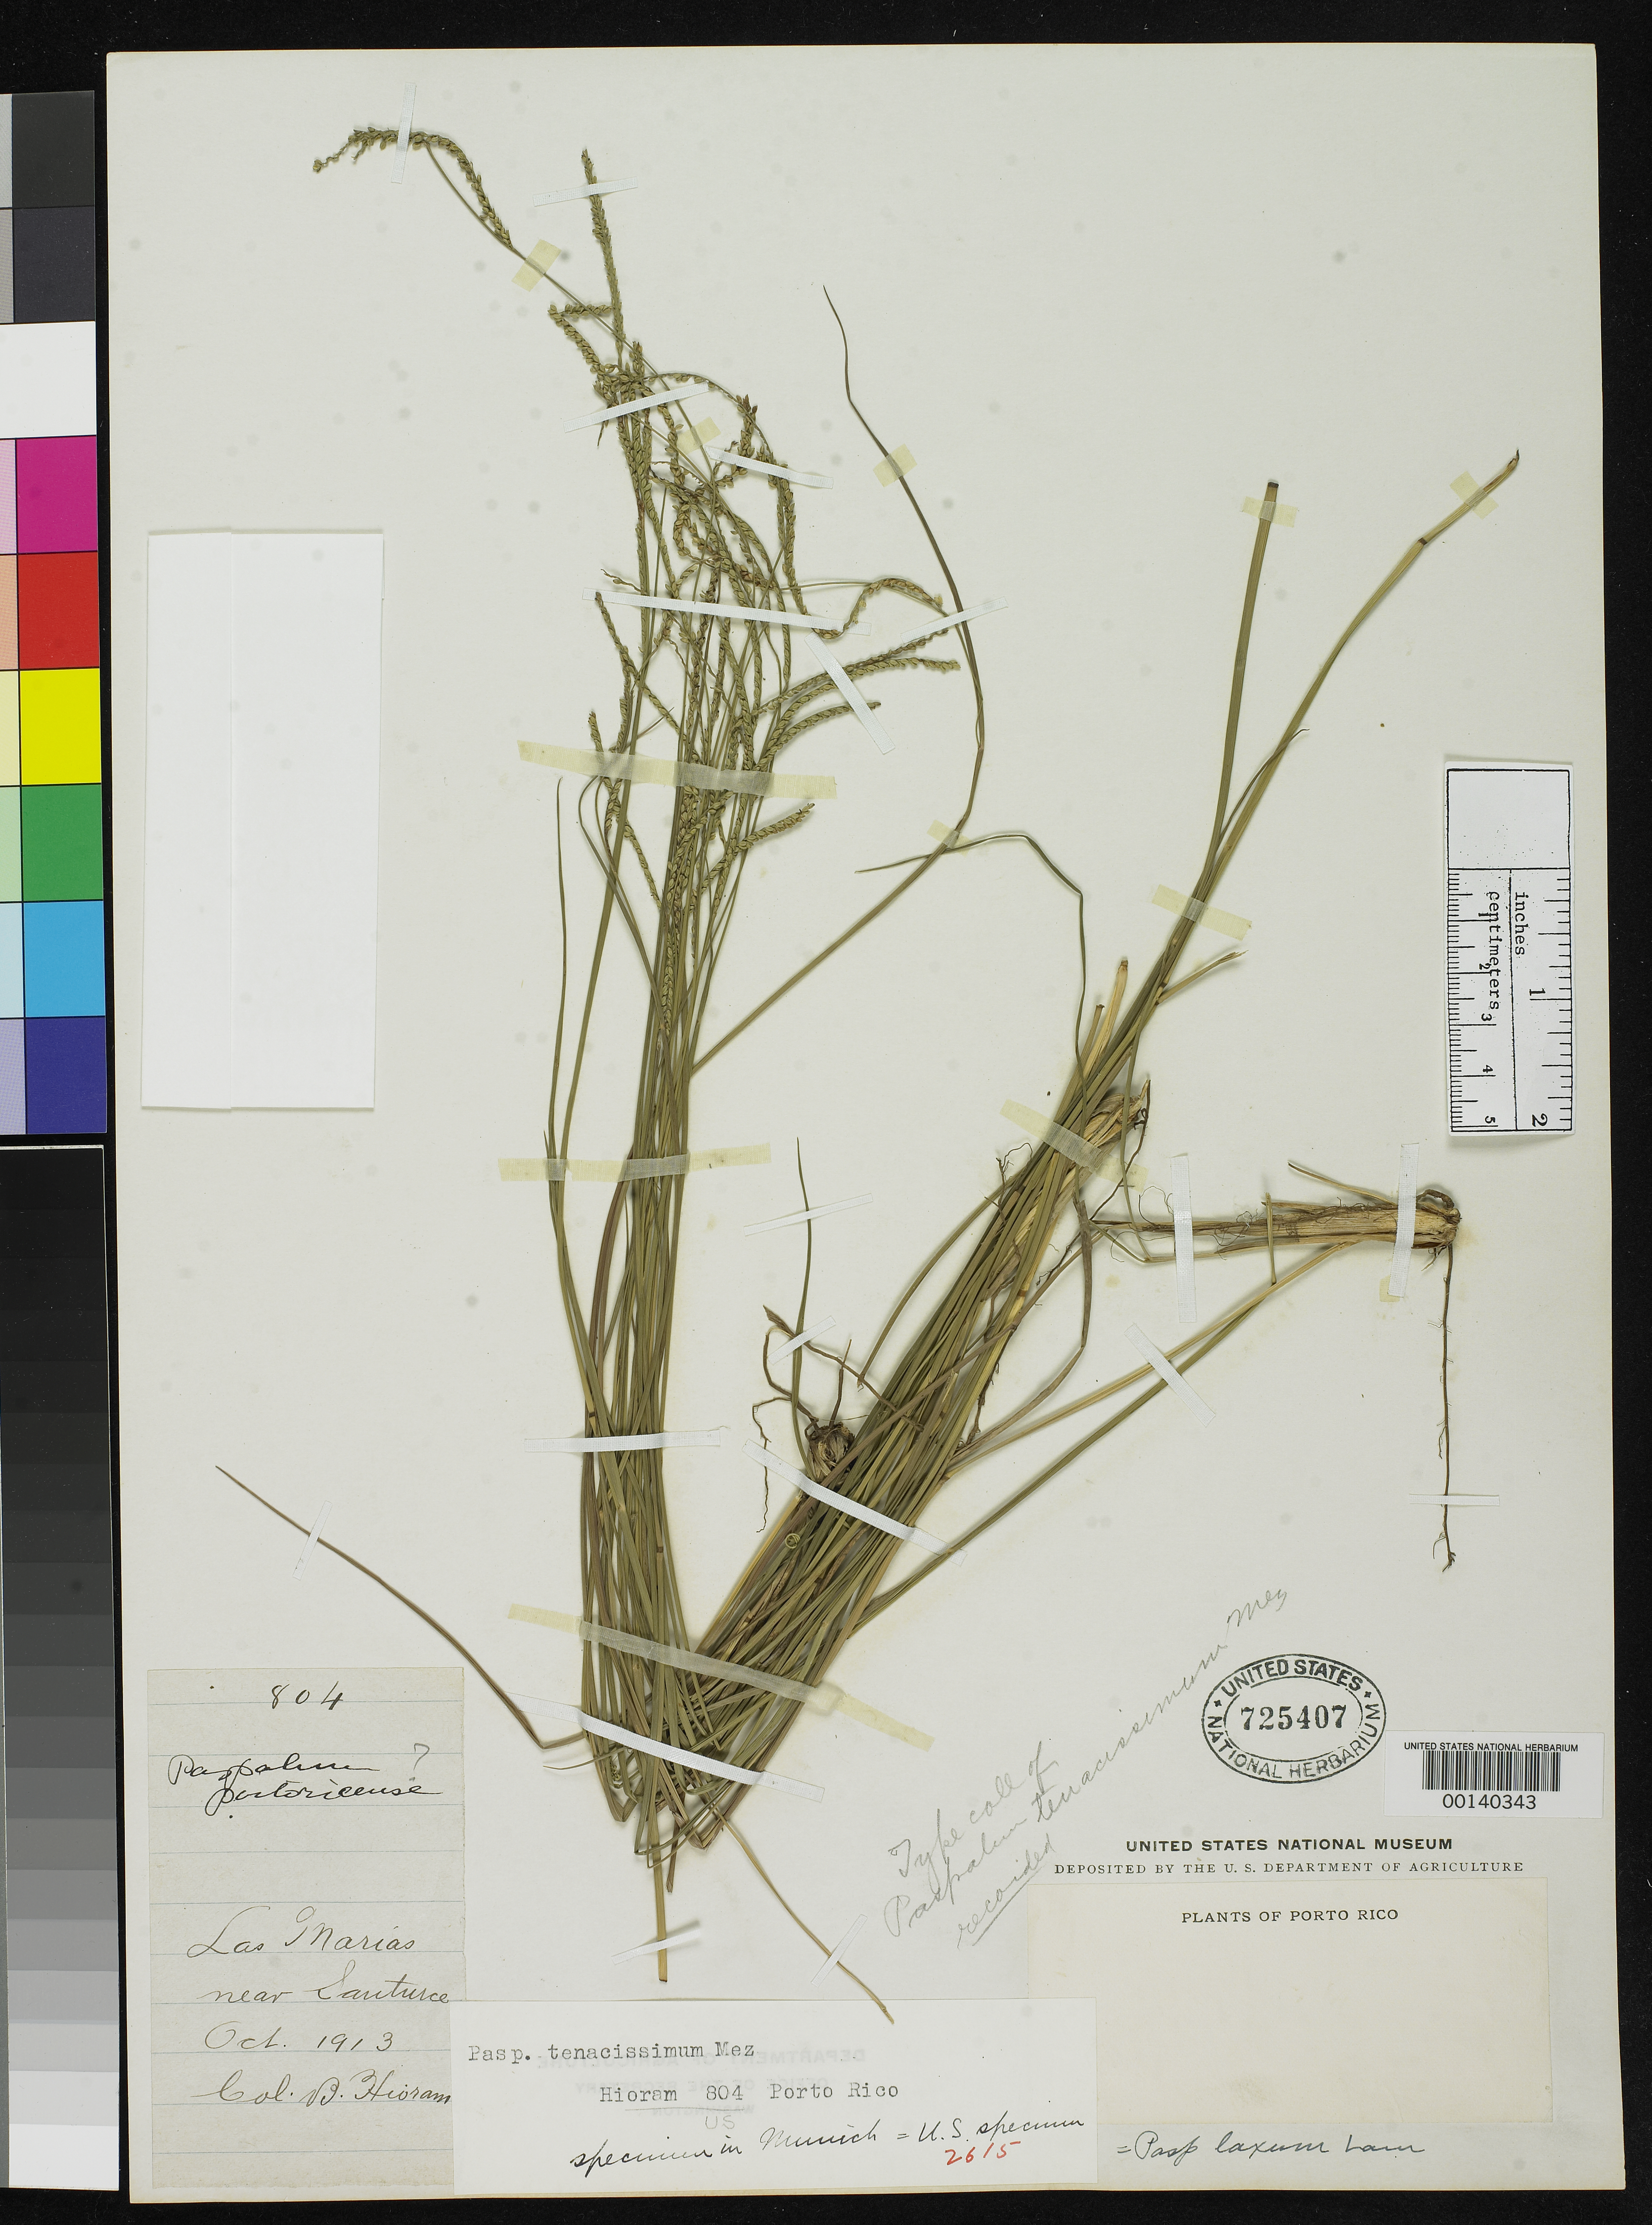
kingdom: Plantae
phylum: Tracheophyta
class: Liliopsida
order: Poales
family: Poaceae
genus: Paspalum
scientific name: Paspalum tenacissimum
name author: Mez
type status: Isotype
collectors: Bro. Hioram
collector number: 804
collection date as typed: Oct 1913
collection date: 1913-10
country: Puerto Rico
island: Greater Antilles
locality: Las Marias near Santurce.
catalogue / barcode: US 725407